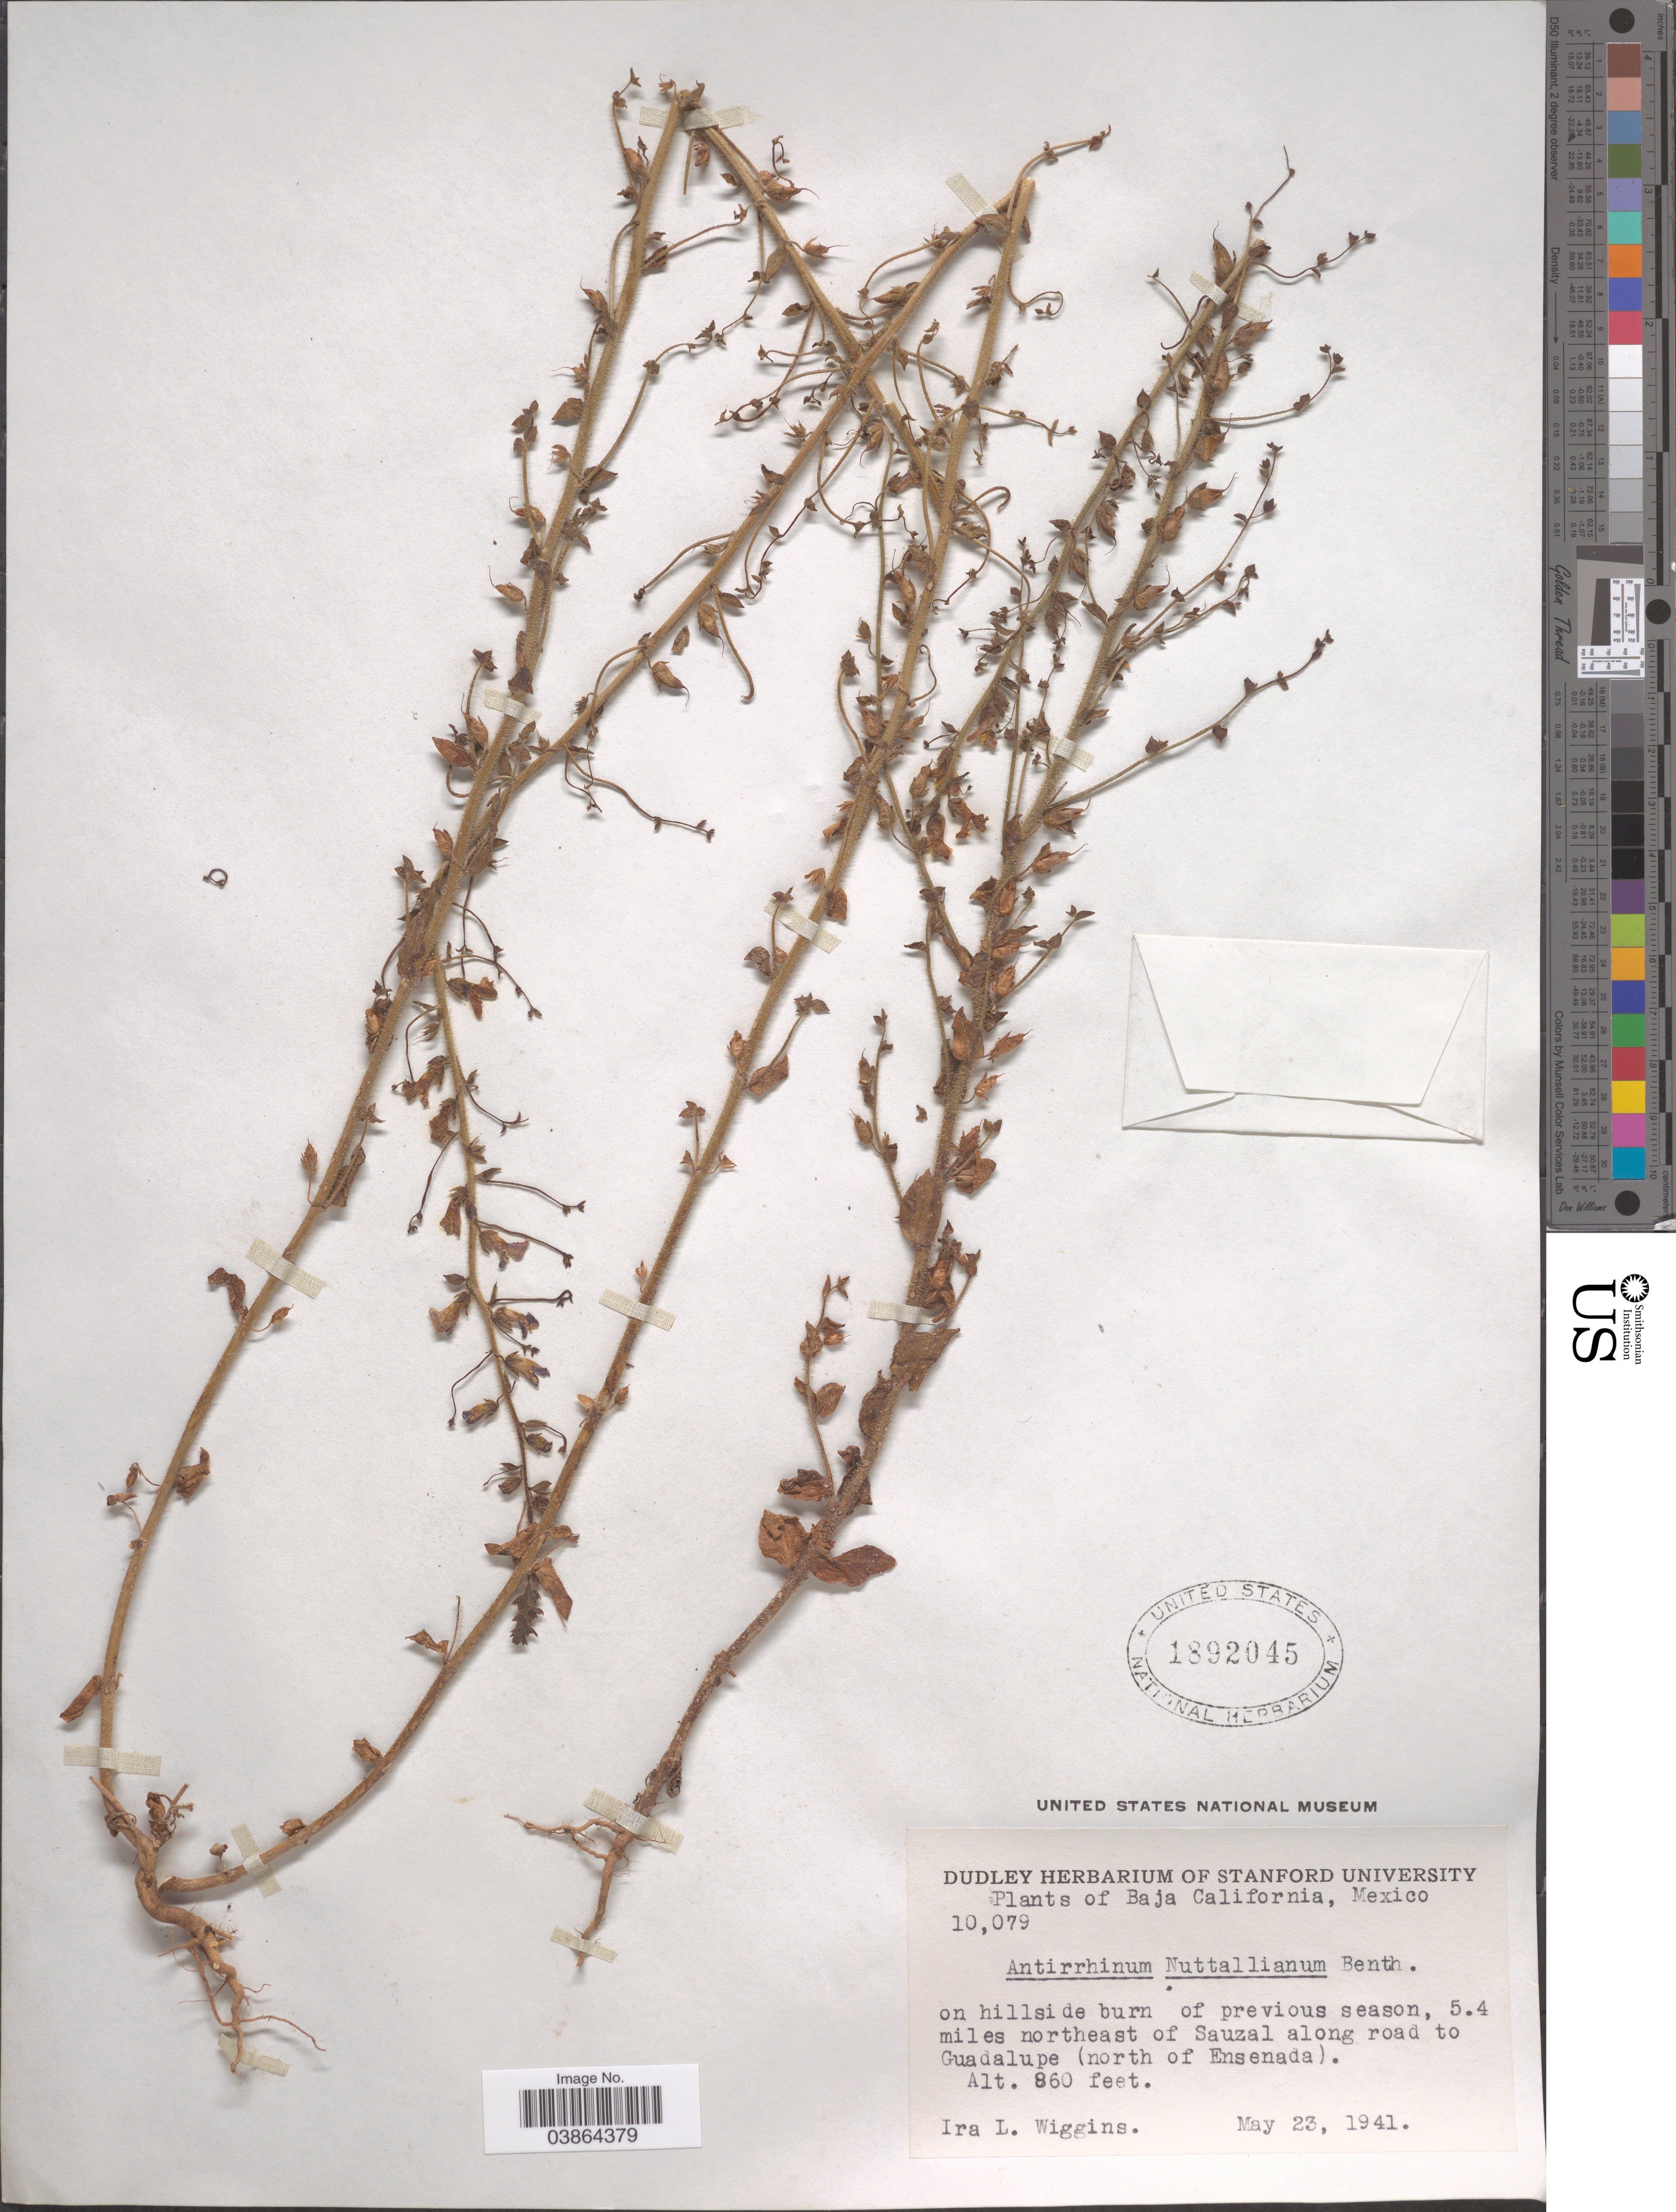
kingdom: Plantae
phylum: Tracheophyta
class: Magnoliopsida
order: Lamiales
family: Plantaginaceae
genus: Sairocarpus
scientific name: Sairocarpus nuttallianus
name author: (Benth.) D.A. Sutton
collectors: I. L. Wiggins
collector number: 10079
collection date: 1941-05-23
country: Mexico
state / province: Baja California Norte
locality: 5.4 miles northeast of Sauzal along road to Guadalupe (north of Ensenada).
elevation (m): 262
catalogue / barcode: US 1892045